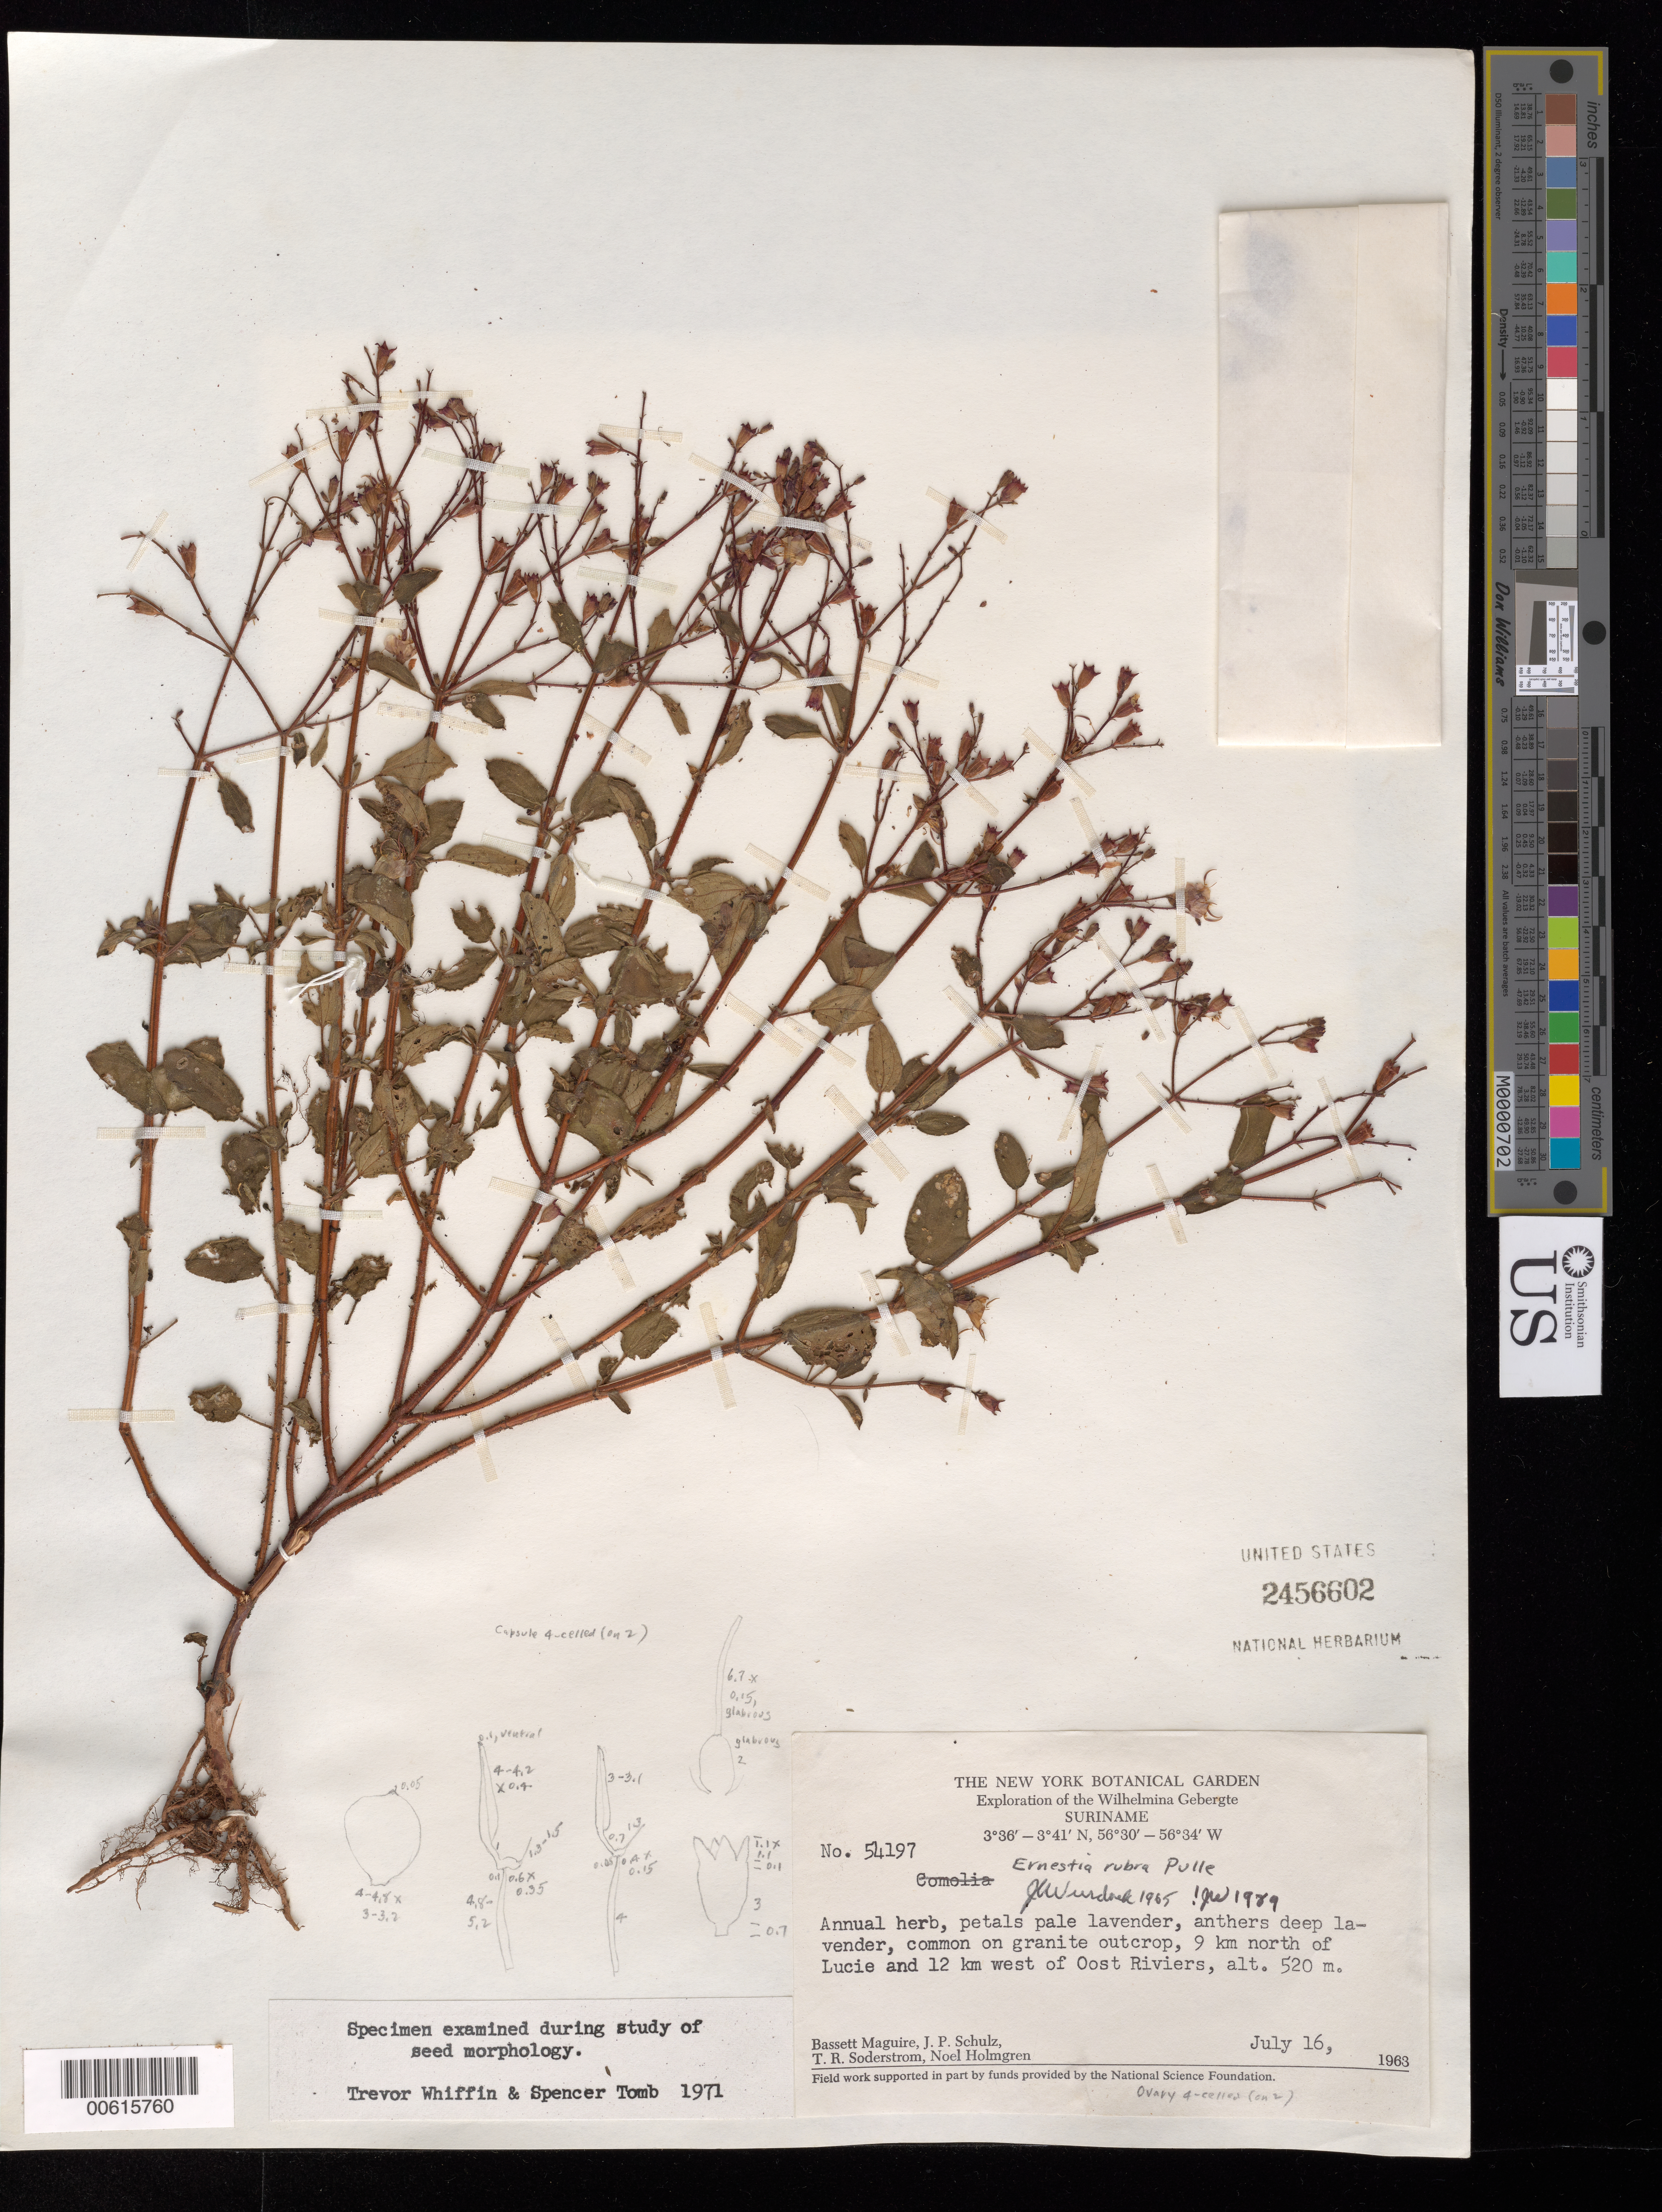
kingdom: Plantae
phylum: Tracheophyta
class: Magnoliopsida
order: Myrtales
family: Melastomataceae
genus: Ernestia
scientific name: Ernestia rubra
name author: Pulle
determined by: Wurdack, John J., (US), US (UNITED STATES)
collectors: B. Maguire, J. P. Schulz, T. R. Soderstrom & N. H. Holmgren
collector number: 54197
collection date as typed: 16-Jul-63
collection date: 1963-07-16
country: Suriname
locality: Lucie R., 9 km N of and 12 km W of Oost R., Wilhelmina Gebergte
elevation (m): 520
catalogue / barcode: US 2456602